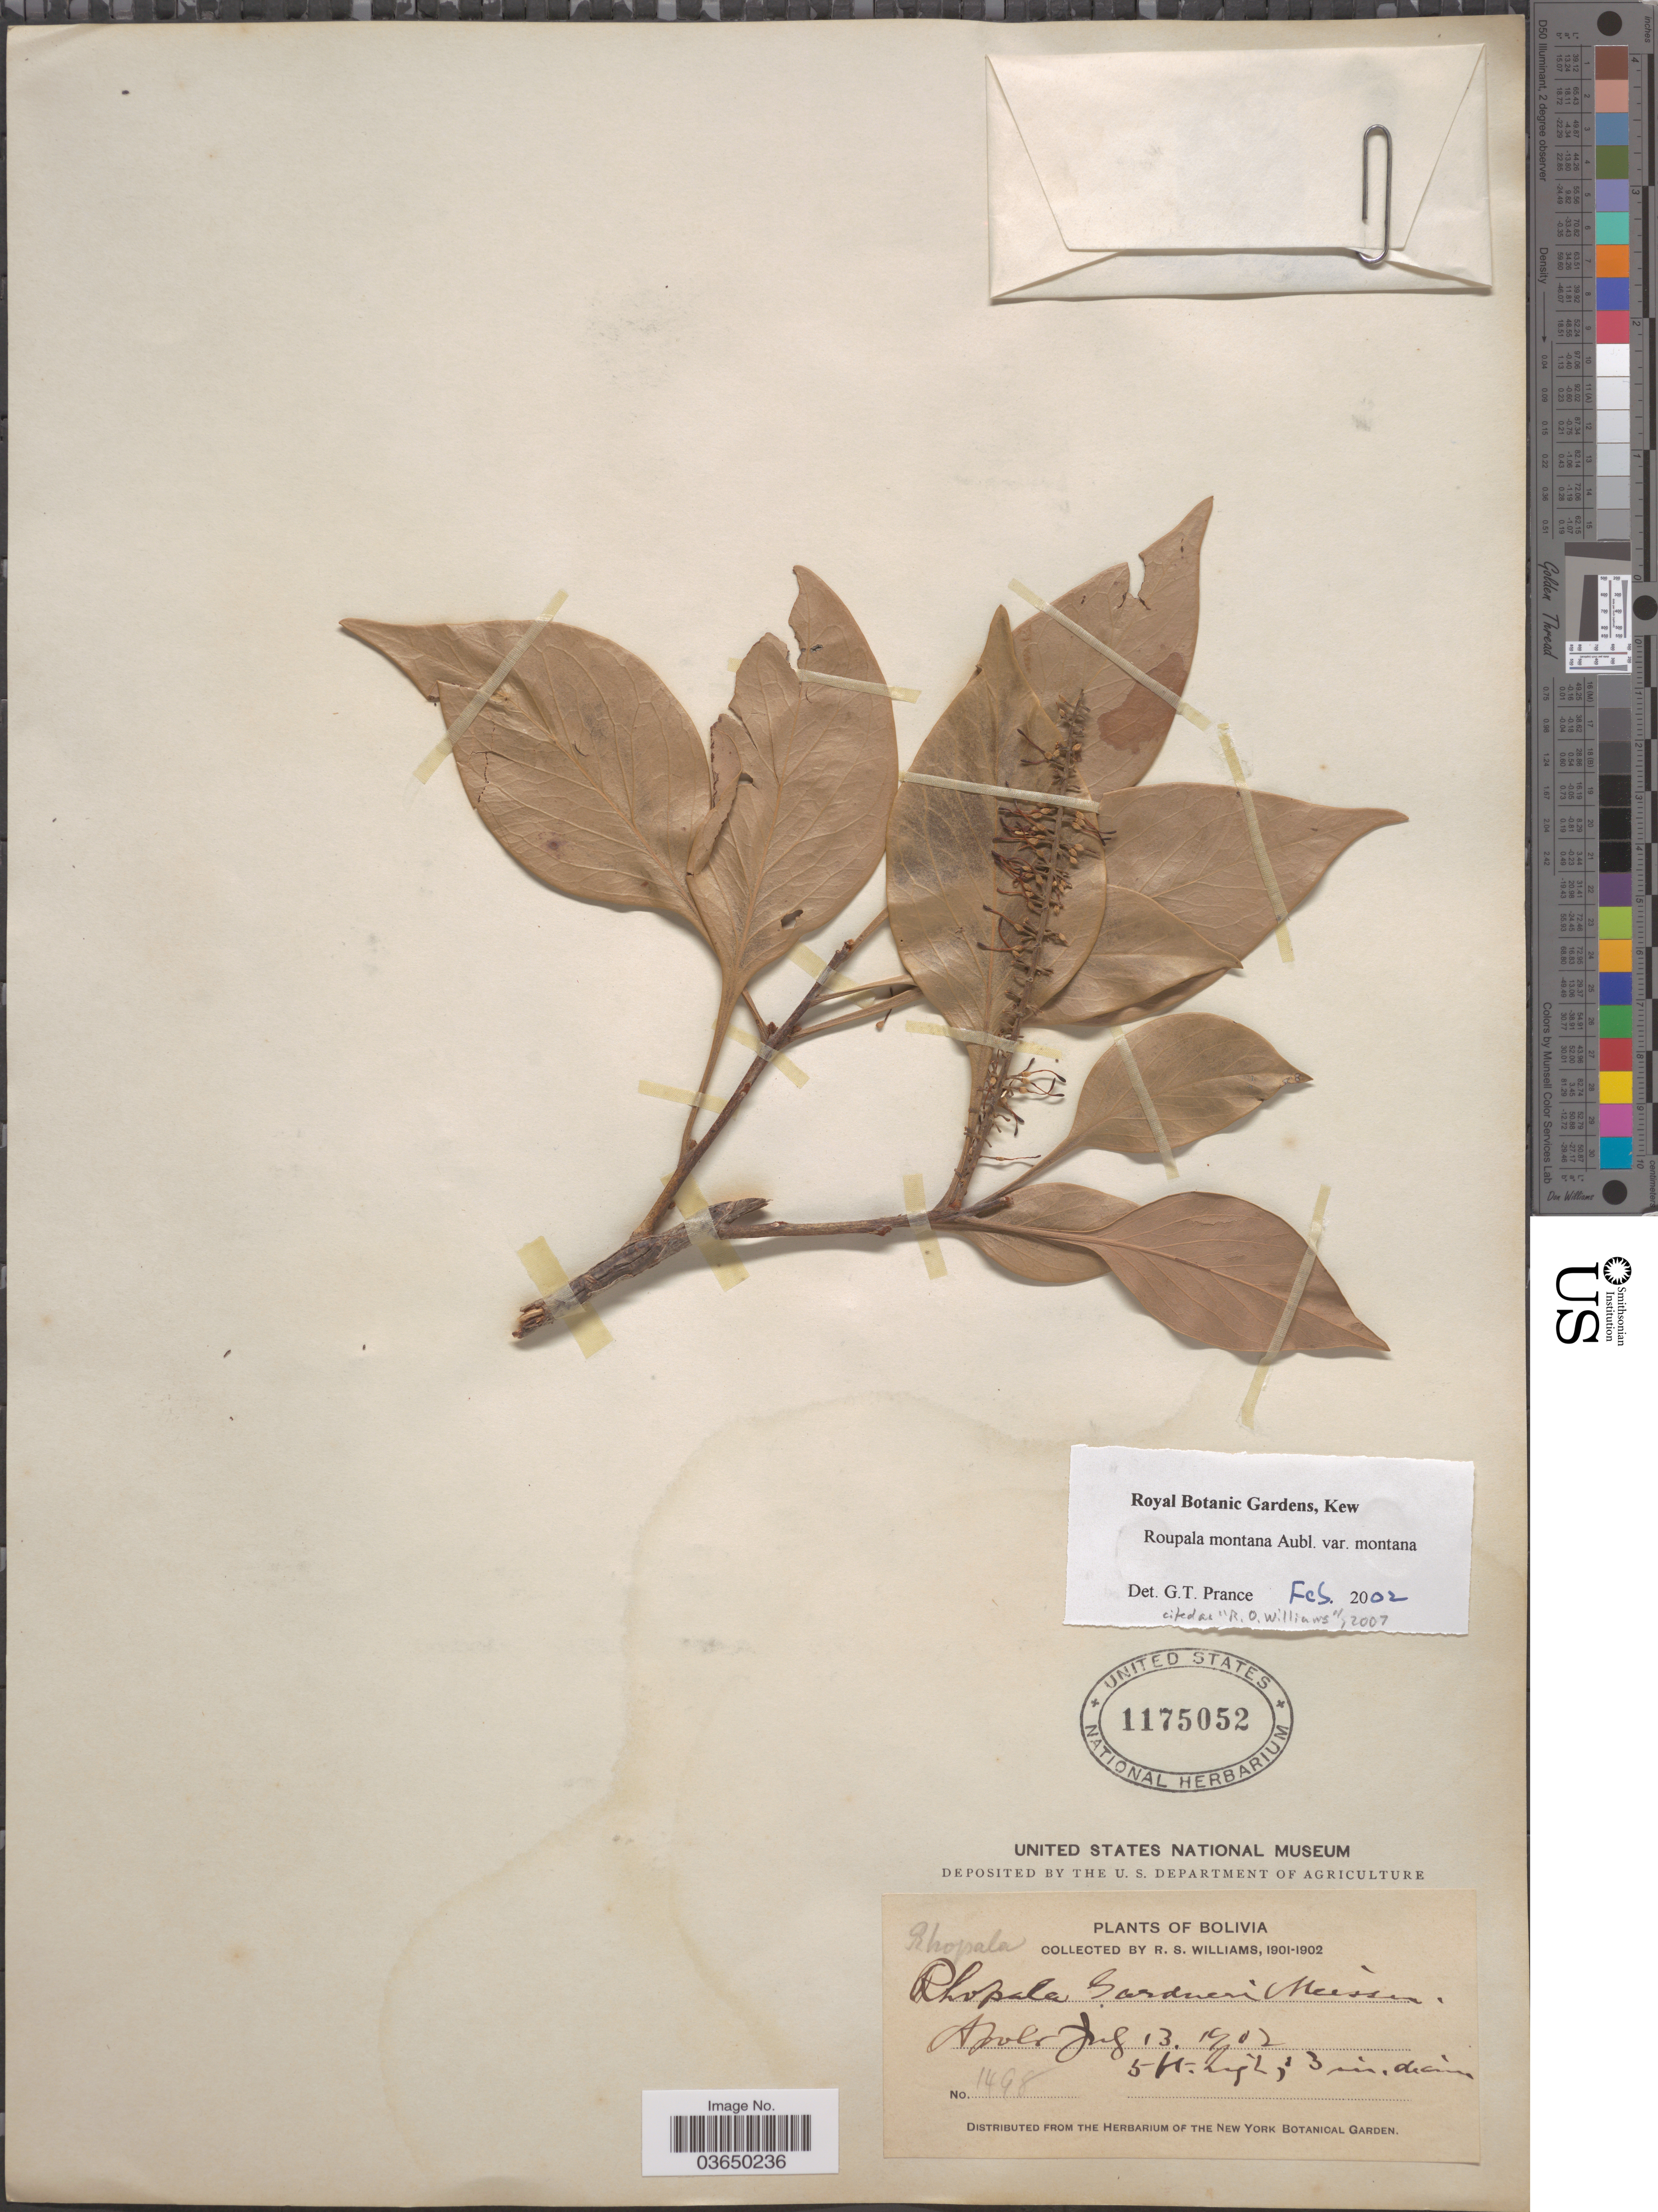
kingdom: Plantae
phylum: Tracheophyta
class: Magnoliopsida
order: Proteales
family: Proteaceae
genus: Roupala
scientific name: Roupala montana var. montana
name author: Aubl.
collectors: R. S. Williams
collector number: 1498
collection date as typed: Jul. 13, 1902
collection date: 1902-07-13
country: Bolivia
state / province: La Paz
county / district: Franz Tamayo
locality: Apolo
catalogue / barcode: US 1175052